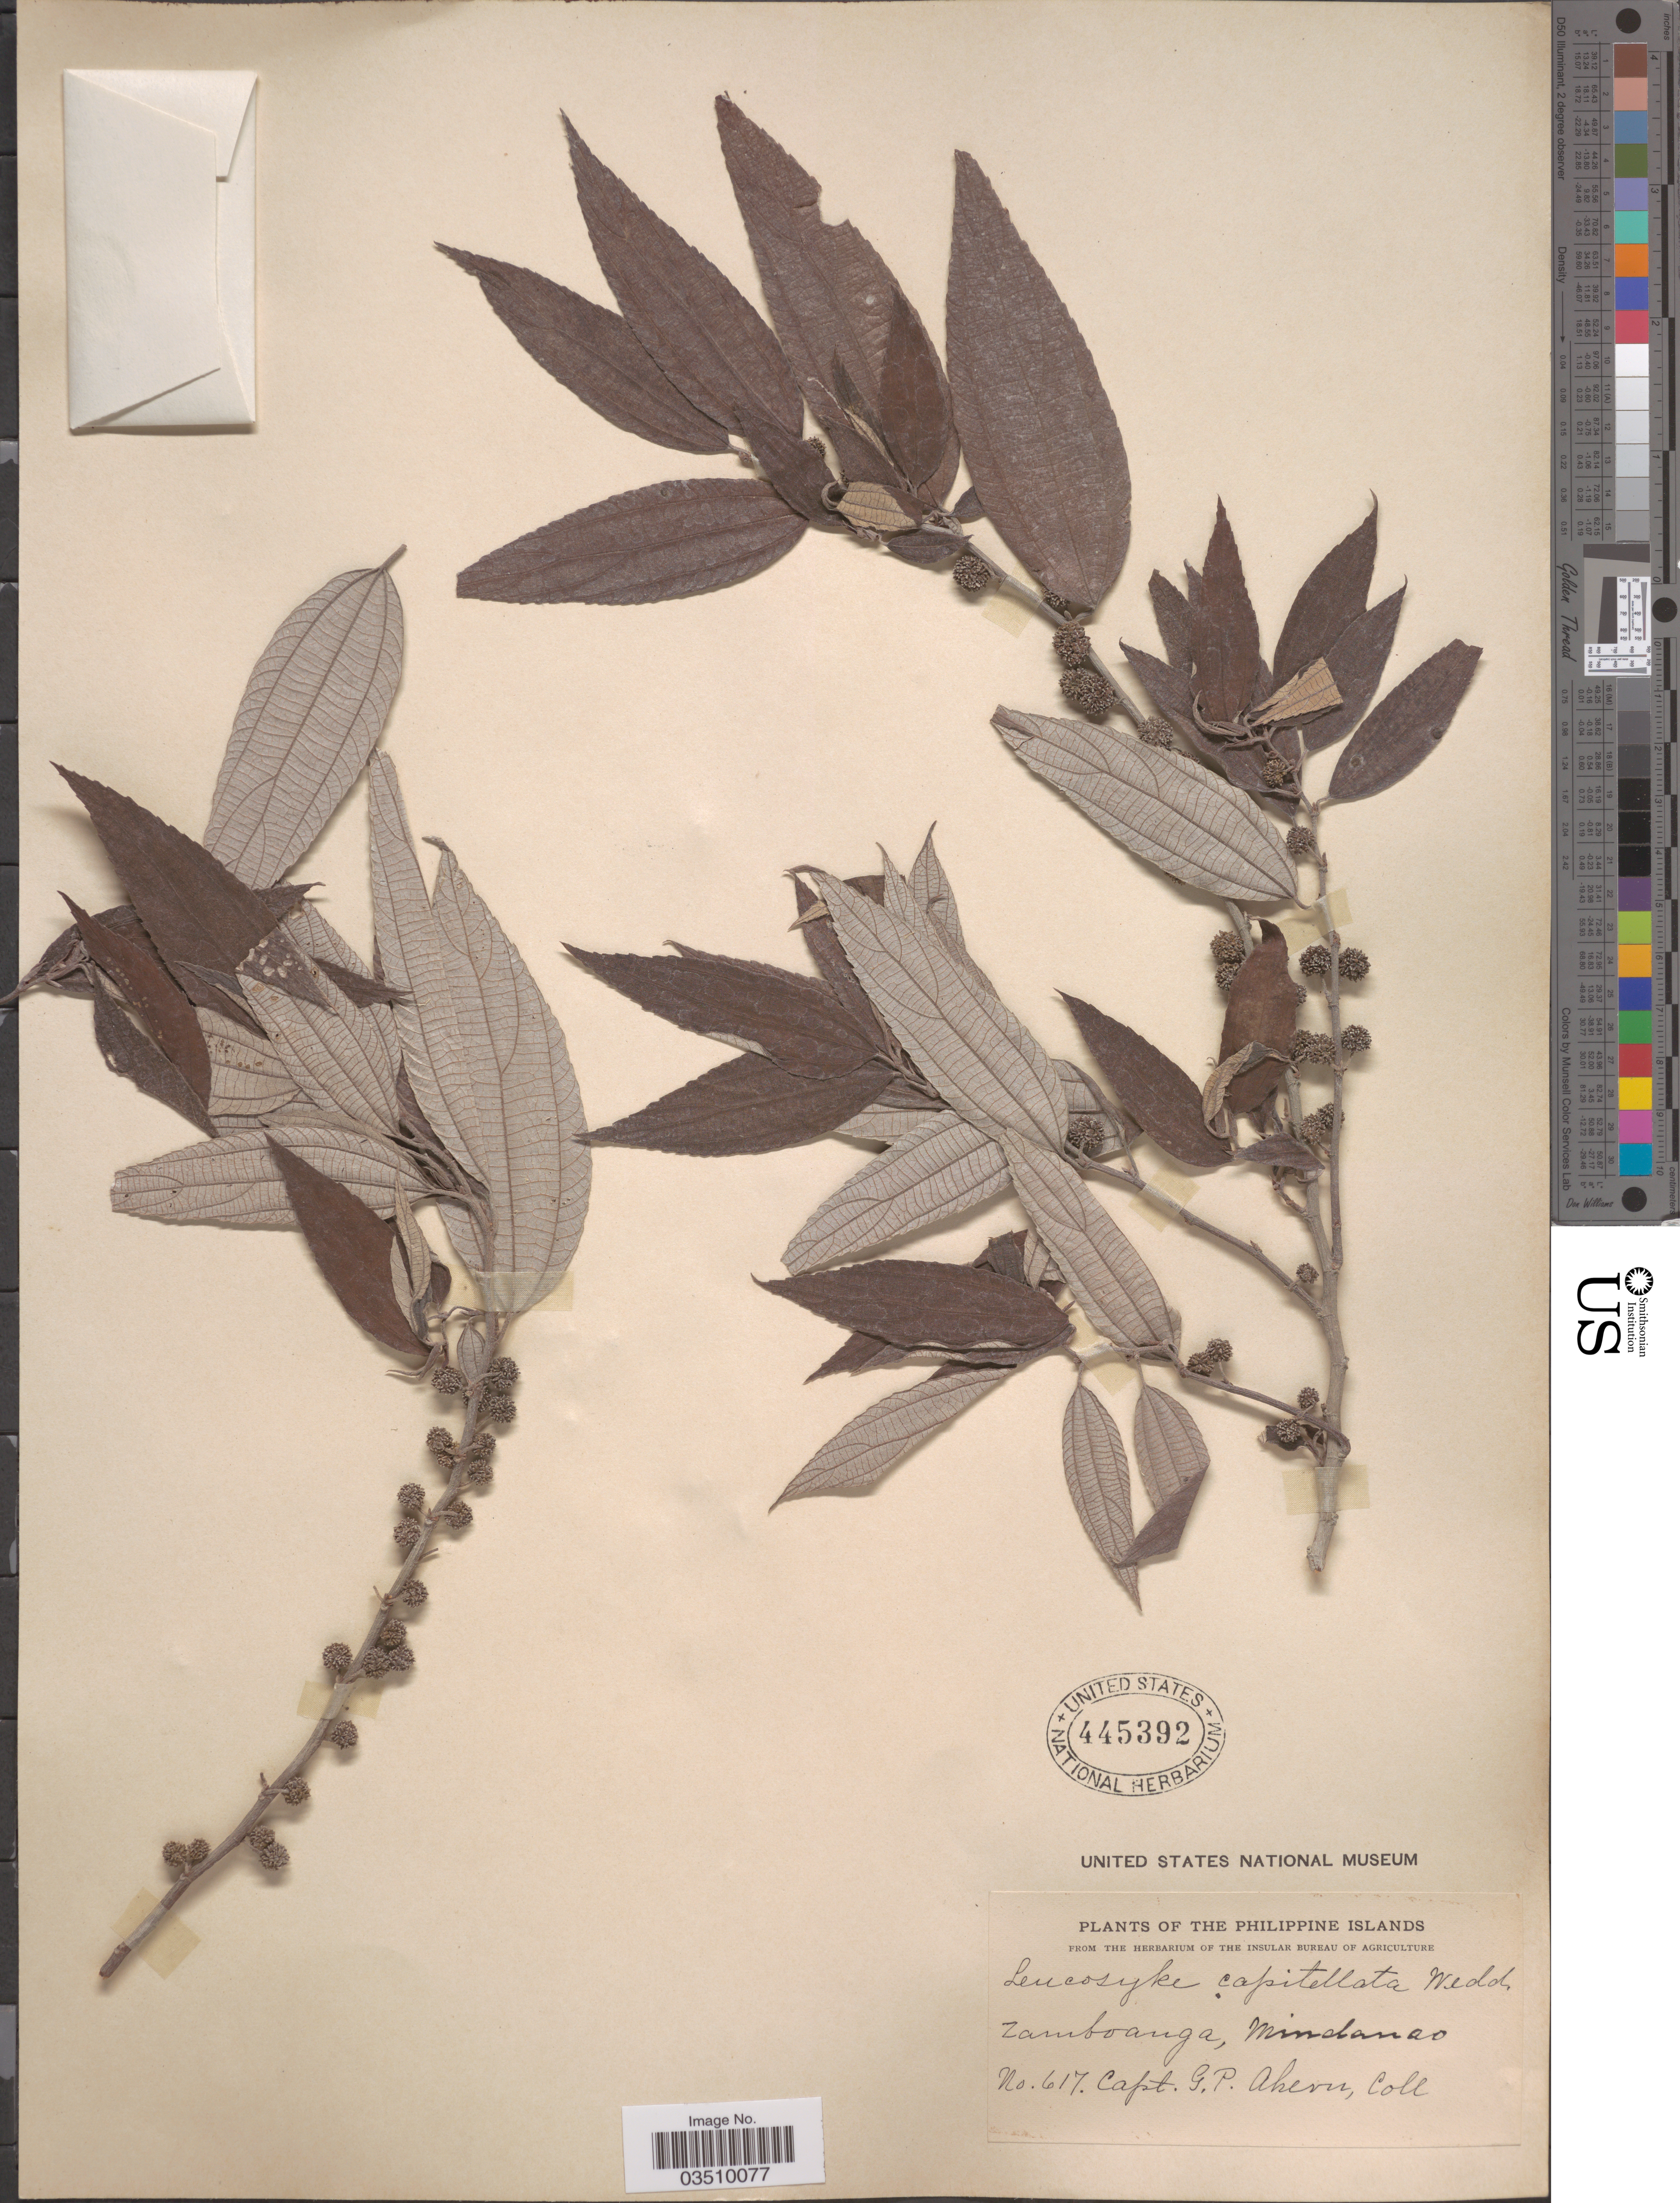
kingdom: Plantae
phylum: Tracheophyta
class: Magnoliopsida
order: Rosales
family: Urticaceae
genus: Leucosyke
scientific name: Leucosyke capitellata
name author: (Poir.) Wedd.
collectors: G. Ahern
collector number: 617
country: Philippines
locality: Zamboanga, Mindanao.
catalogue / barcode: US 445392